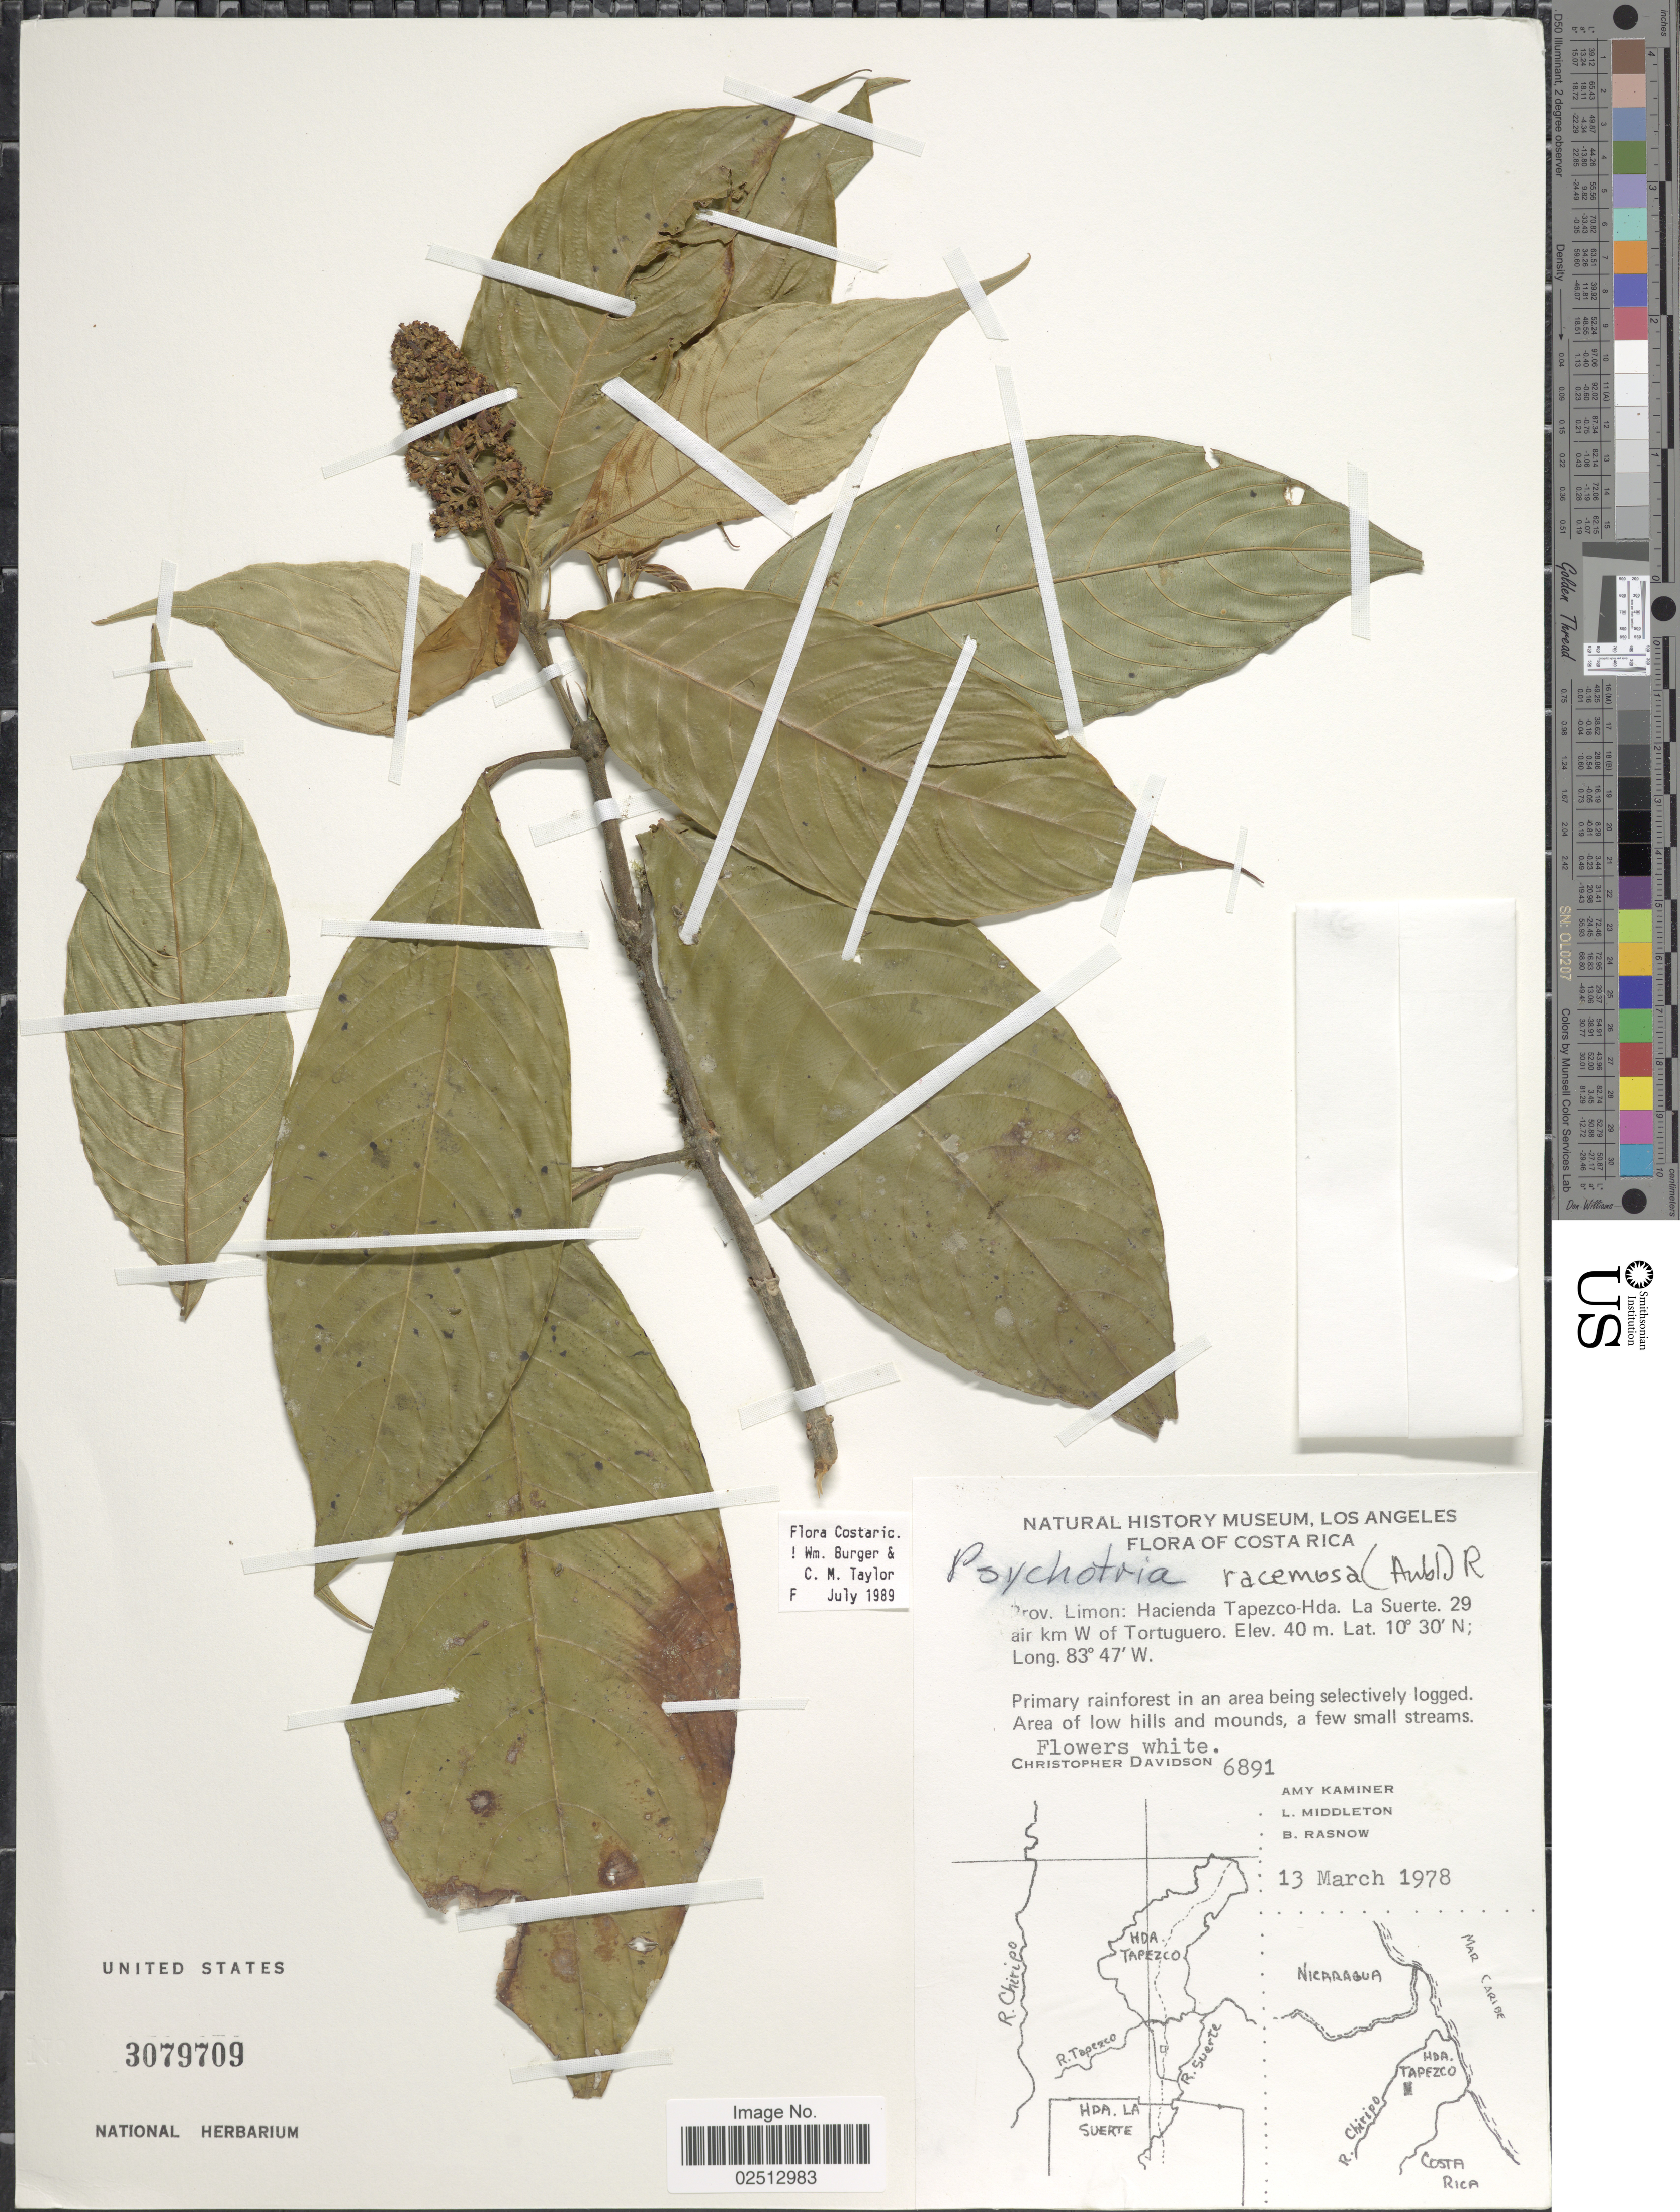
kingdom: Plantae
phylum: Tracheophyta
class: Magnoliopsida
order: Gentianales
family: Rubiaceae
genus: Psychotria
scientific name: Psychotria racemosa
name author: Rich.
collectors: C. Davidson, A. Kaminer, L. Middleton & B. Rasnow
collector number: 6891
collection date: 1978-03-13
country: Costa Rica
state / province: Limón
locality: Prov. Limon: Hacienda Tapezco-Hda. La Suerte. 29 air km W of Tortuguero.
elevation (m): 40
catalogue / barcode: US 3079709